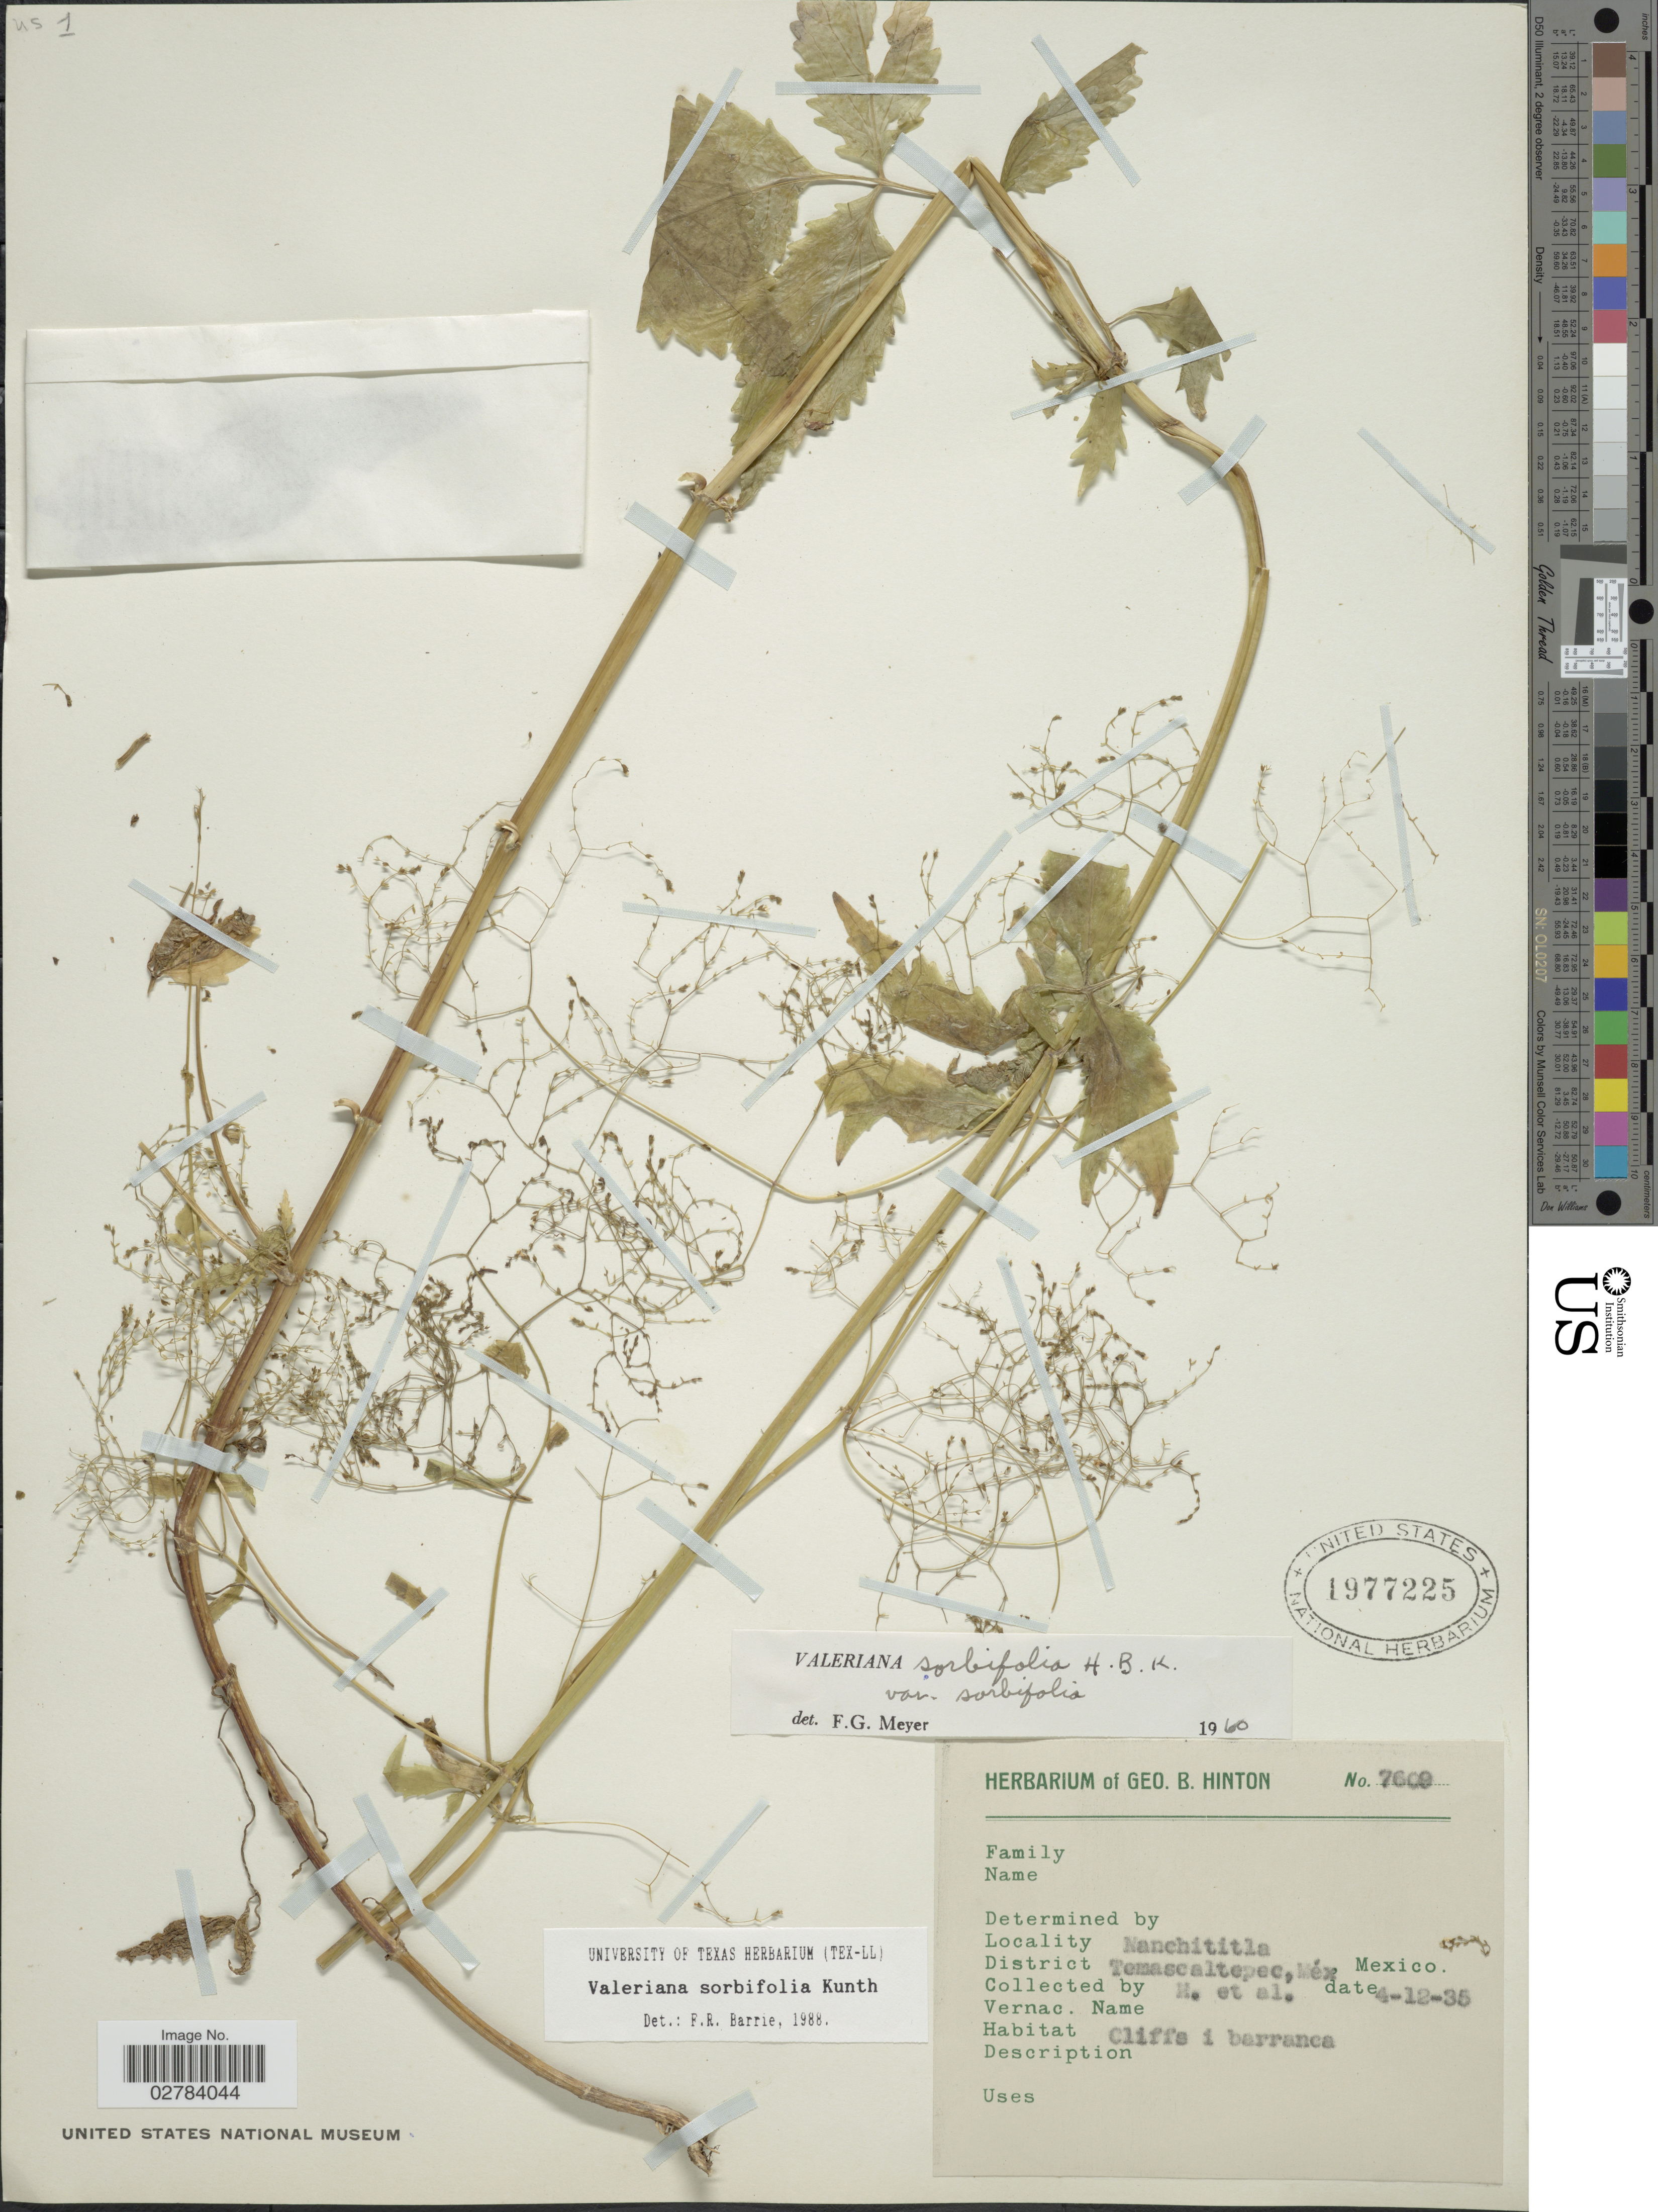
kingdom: Plantae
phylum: Tracheophyta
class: Magnoliopsida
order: Dipsacales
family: Caprifoliaceae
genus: Valeriana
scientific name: Valeriana sorbifolia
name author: Kunth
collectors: G. B. Hinton & et al.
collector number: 7609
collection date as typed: Transcribed d/m/y: 4/12/35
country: Mexico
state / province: México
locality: Nanchititla, District Temascaltepec.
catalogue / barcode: US 1977225